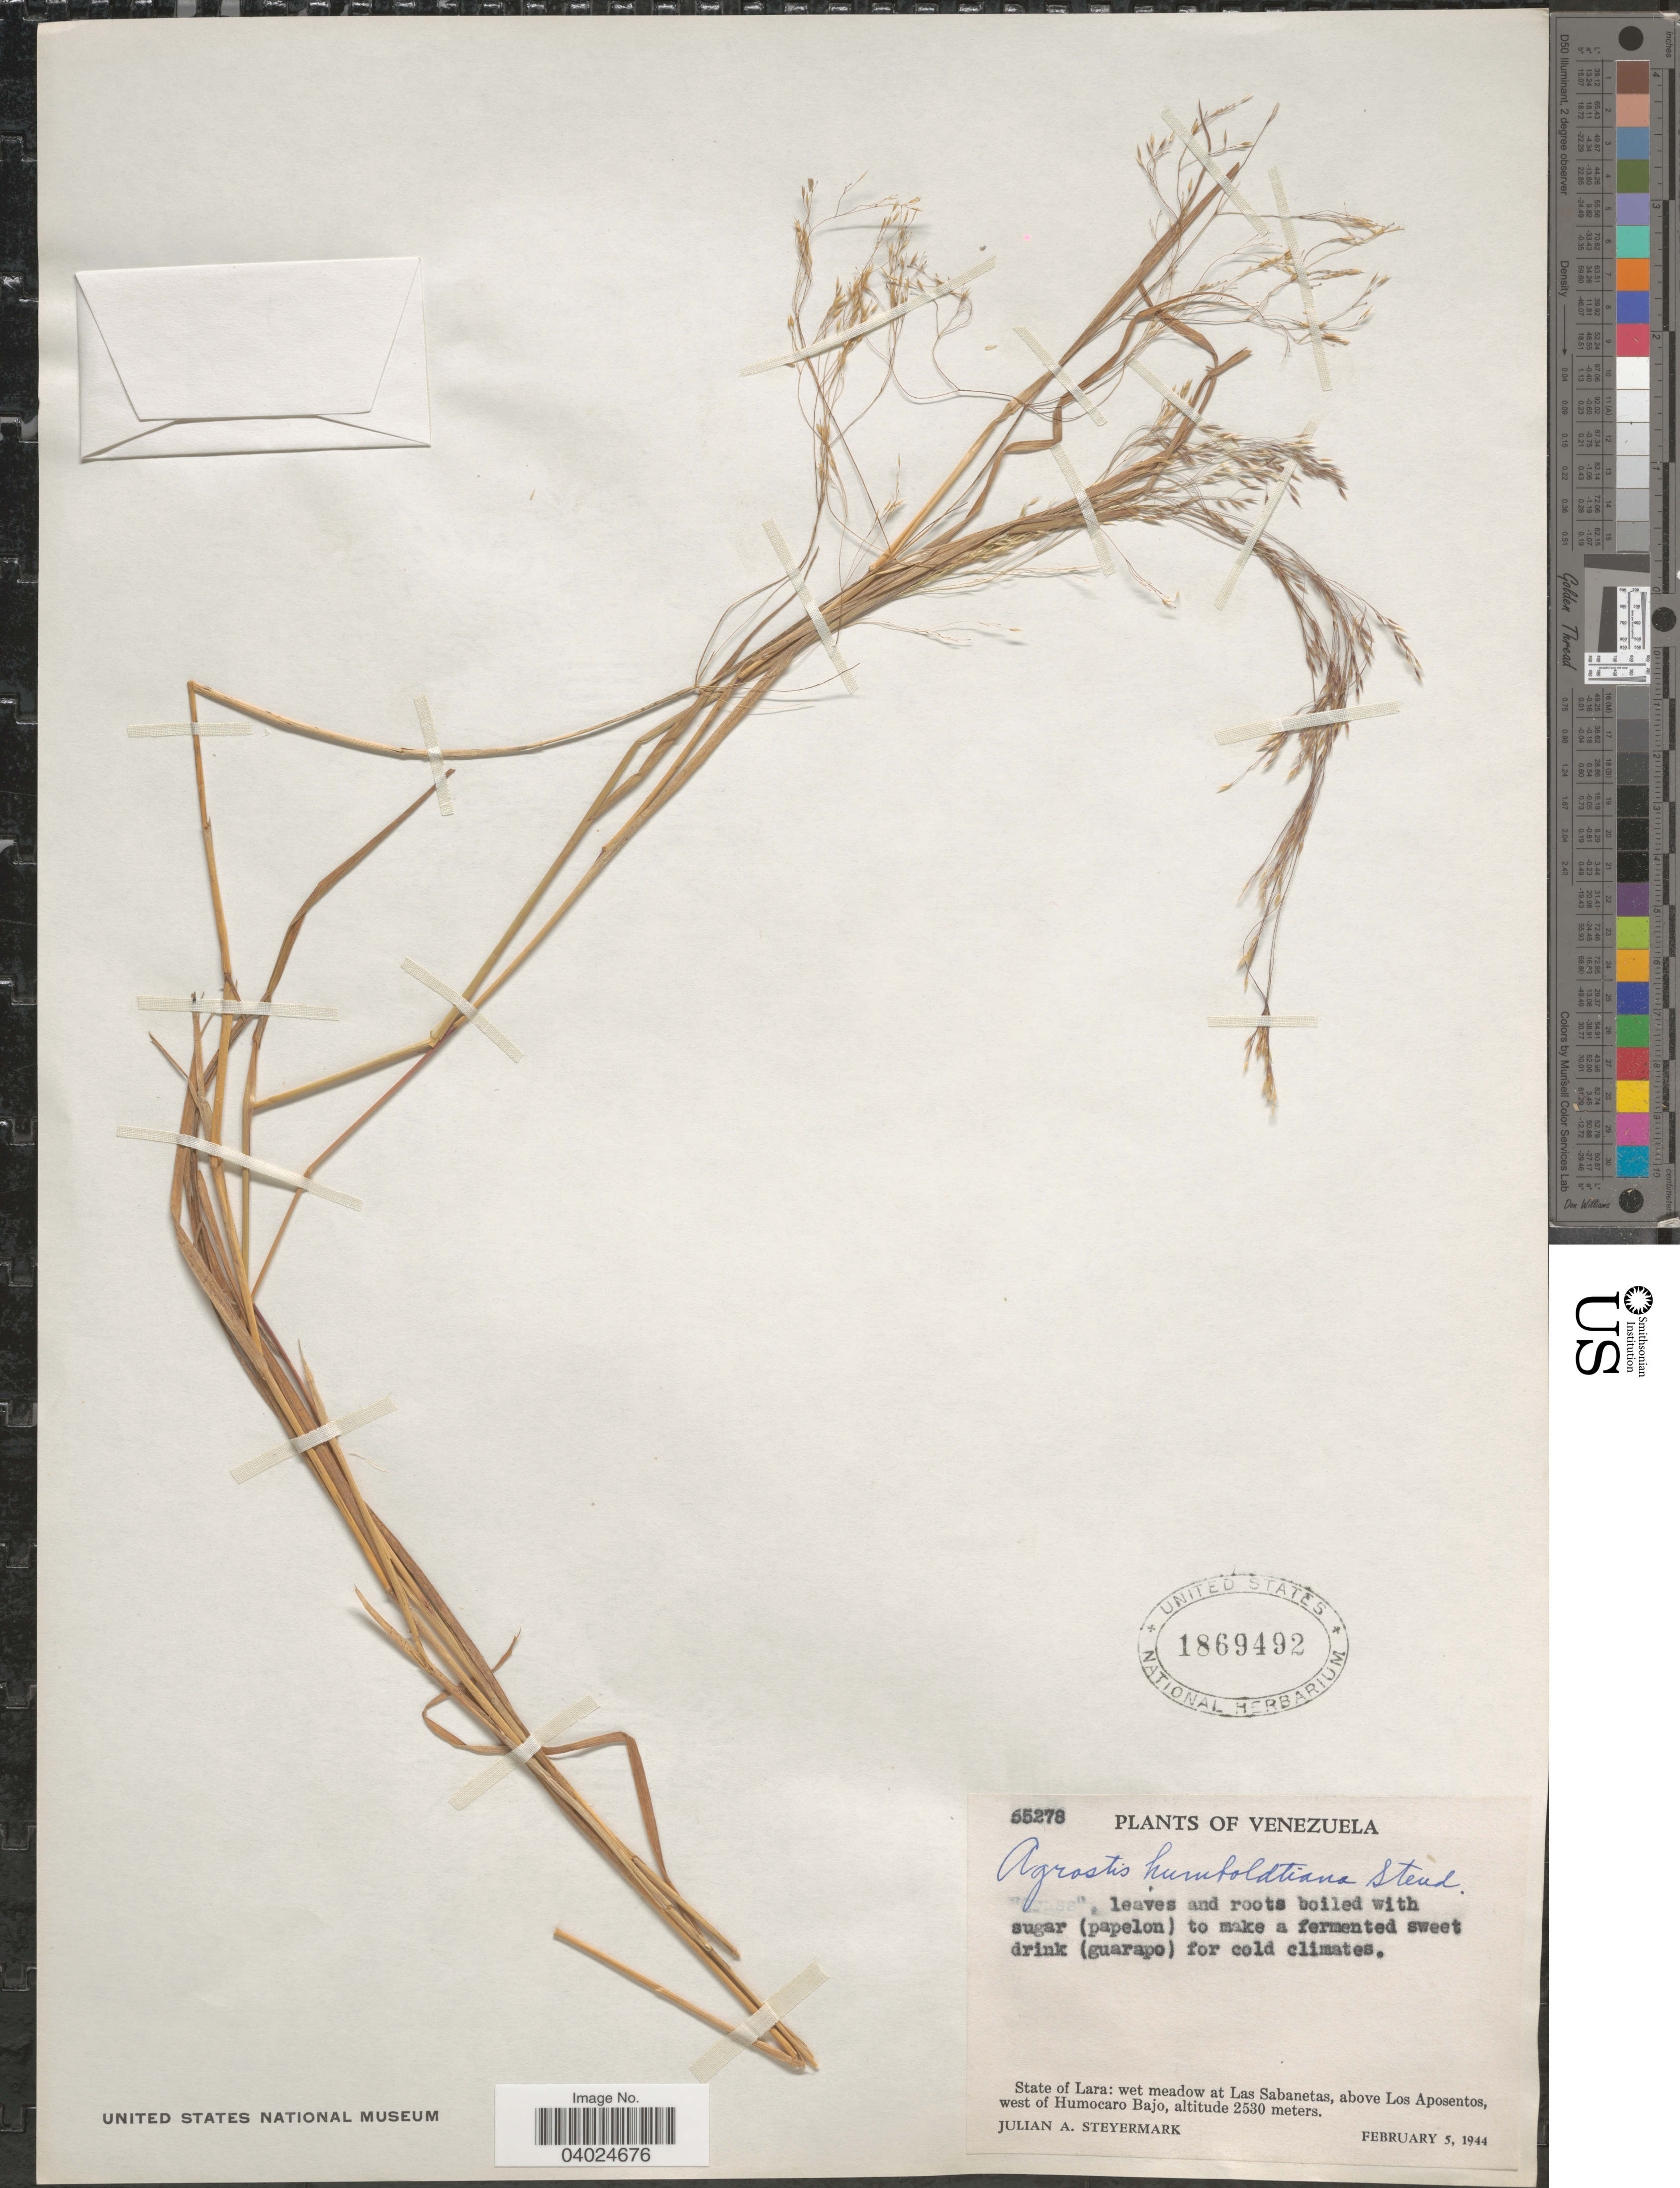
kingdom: Plantae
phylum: Tracheophyta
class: Liliopsida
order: Poales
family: Poaceae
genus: Agrostis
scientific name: Agrostis perennans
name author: (Walter) Tuck.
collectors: J. Steyermark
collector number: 55278*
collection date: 1944-02-05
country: Venezuela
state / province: Lara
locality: Wet meadow at Las Sabanetas, above Los Aposentos, west of Humocaro Bajo.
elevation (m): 2530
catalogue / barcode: US 1869492